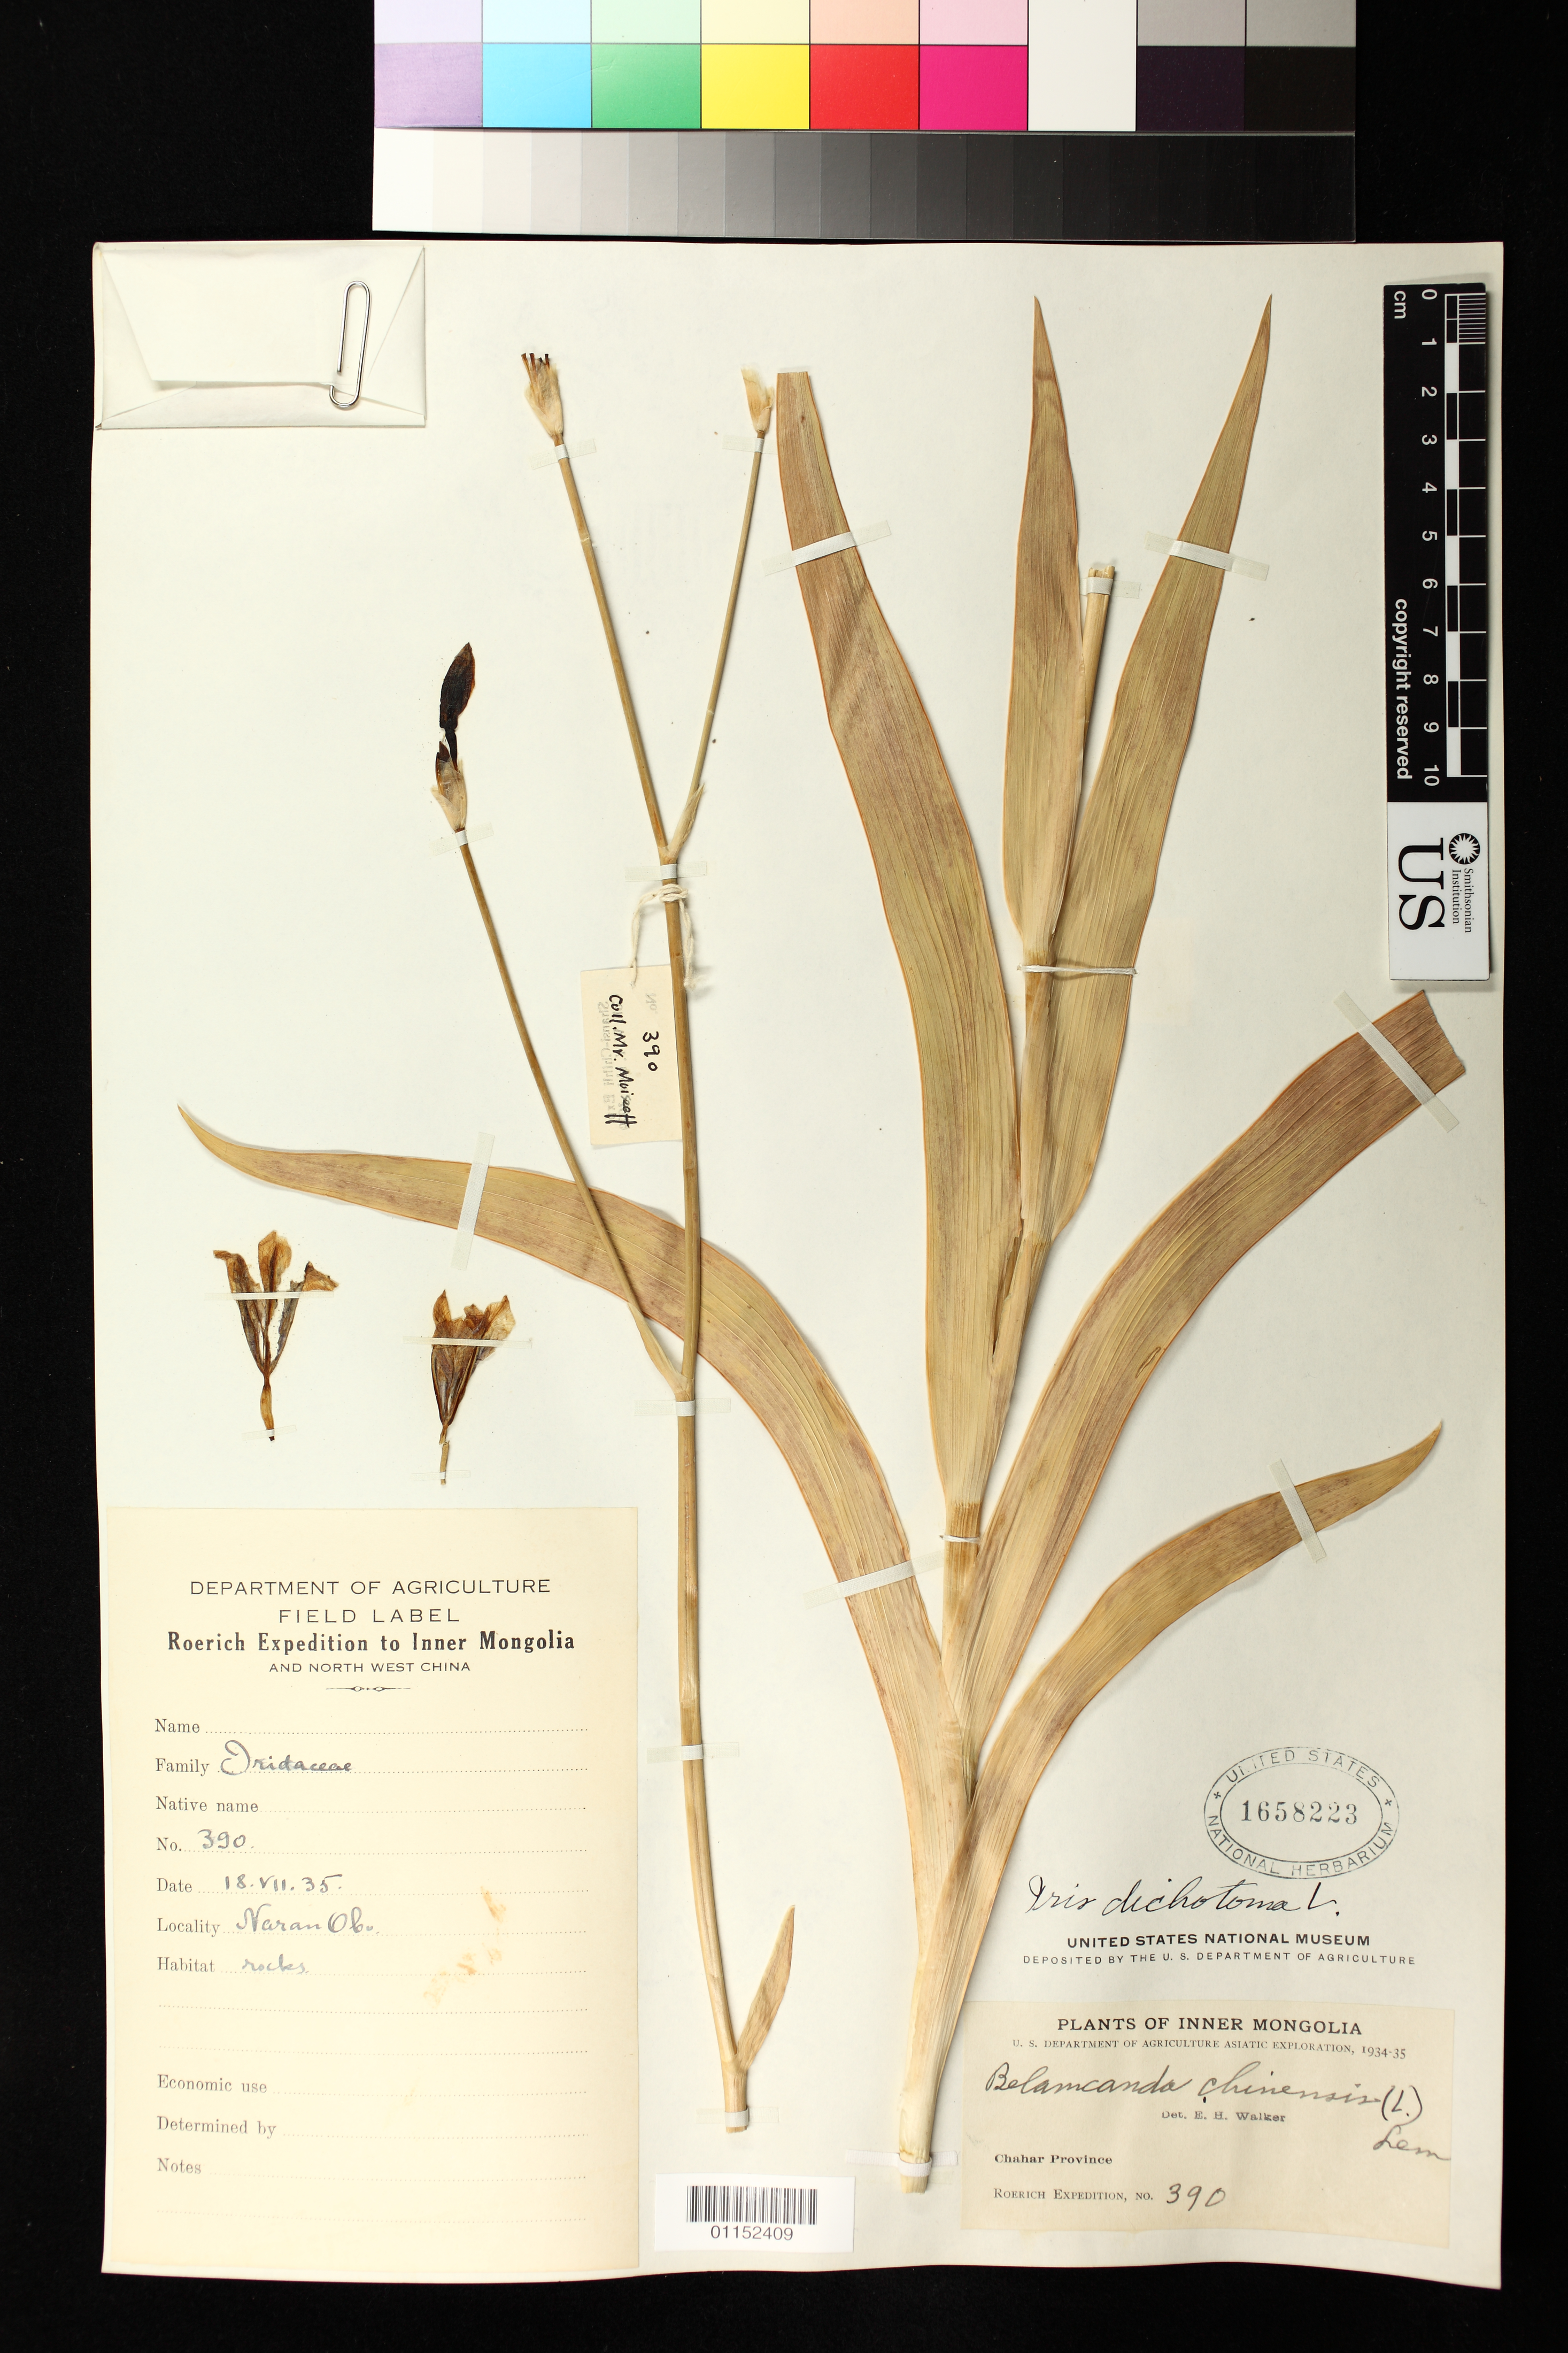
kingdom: Plantae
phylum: Tracheophyta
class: Liliopsida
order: Asparagales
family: Iridaceae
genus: Iris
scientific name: Iris dichotoma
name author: Pall.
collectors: D. Moiseett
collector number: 390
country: China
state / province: Nei Monggol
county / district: Chahar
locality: Naran Obo.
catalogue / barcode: US 1658223